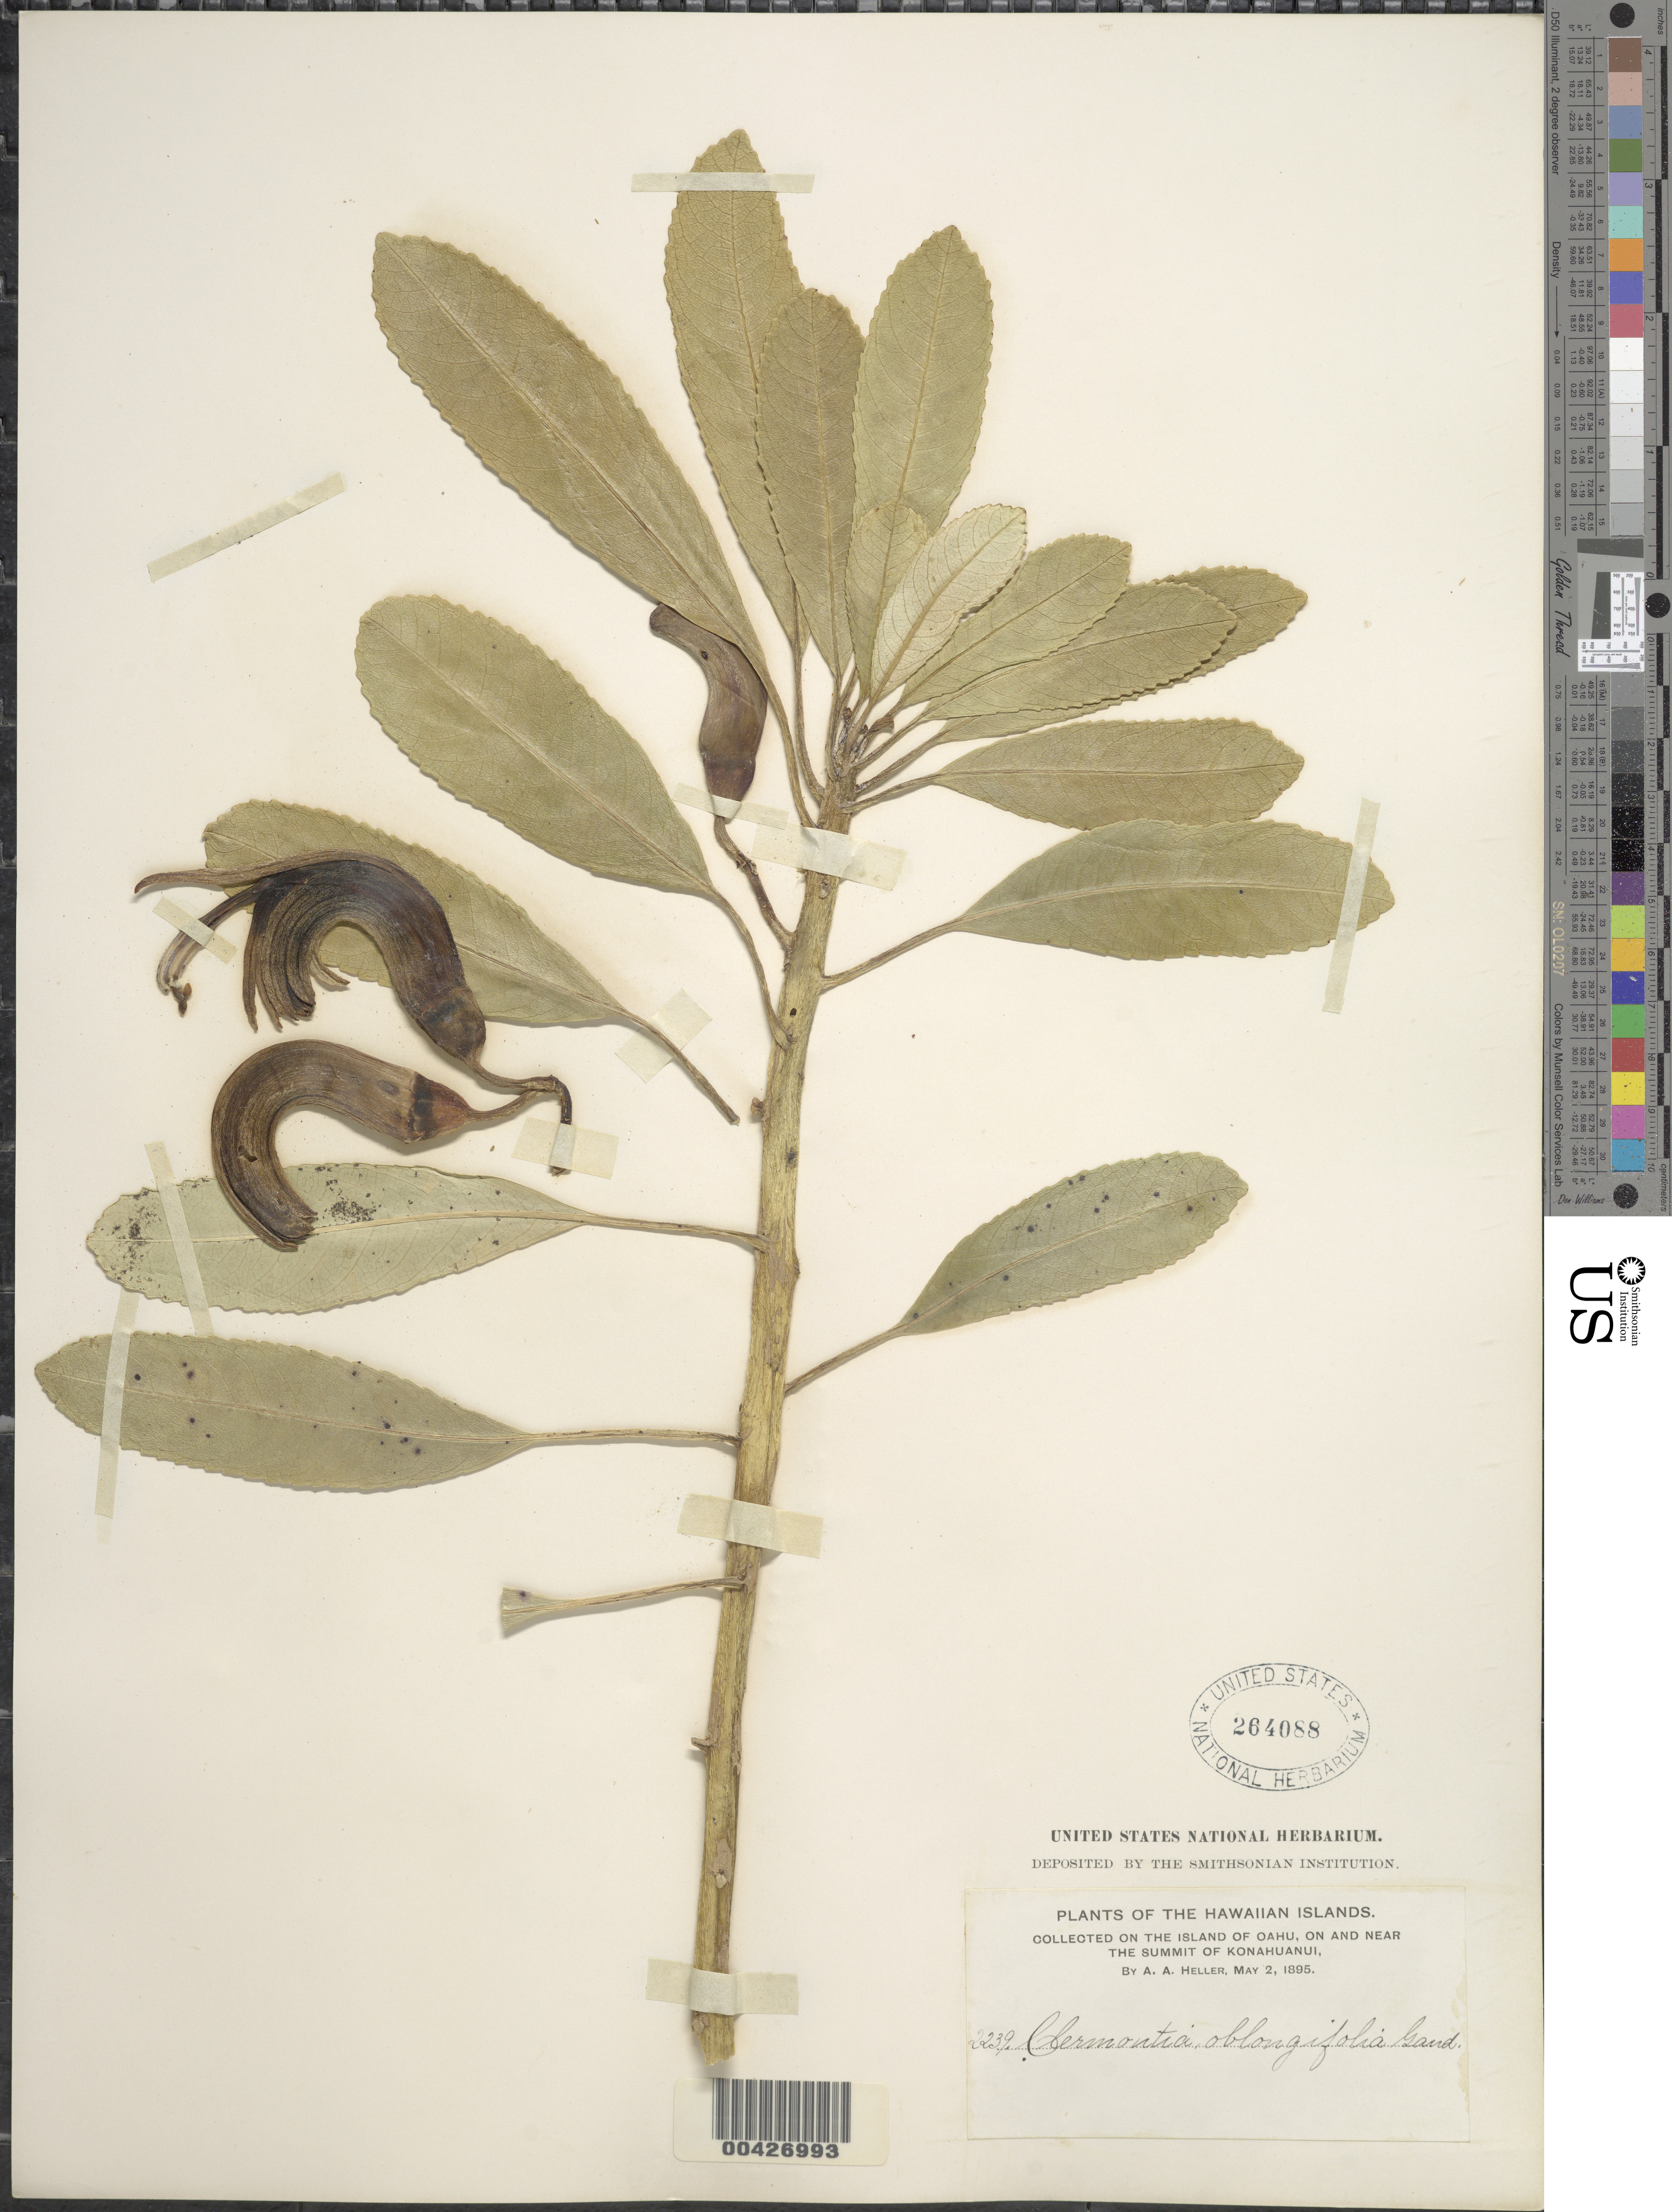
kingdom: Plantae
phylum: Tracheophyta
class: Magnoliopsida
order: Asterales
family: Campanulaceae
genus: Clermontia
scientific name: Clermontia oblongifolia subsp. oblongifolia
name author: Gaudich.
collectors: A. A. Heller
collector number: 2239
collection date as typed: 2 May 1895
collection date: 1895-05-02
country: United States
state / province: Hawaii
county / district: Honolulu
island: Oahu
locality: on and near the summit of Konahuanui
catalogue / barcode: US 264088